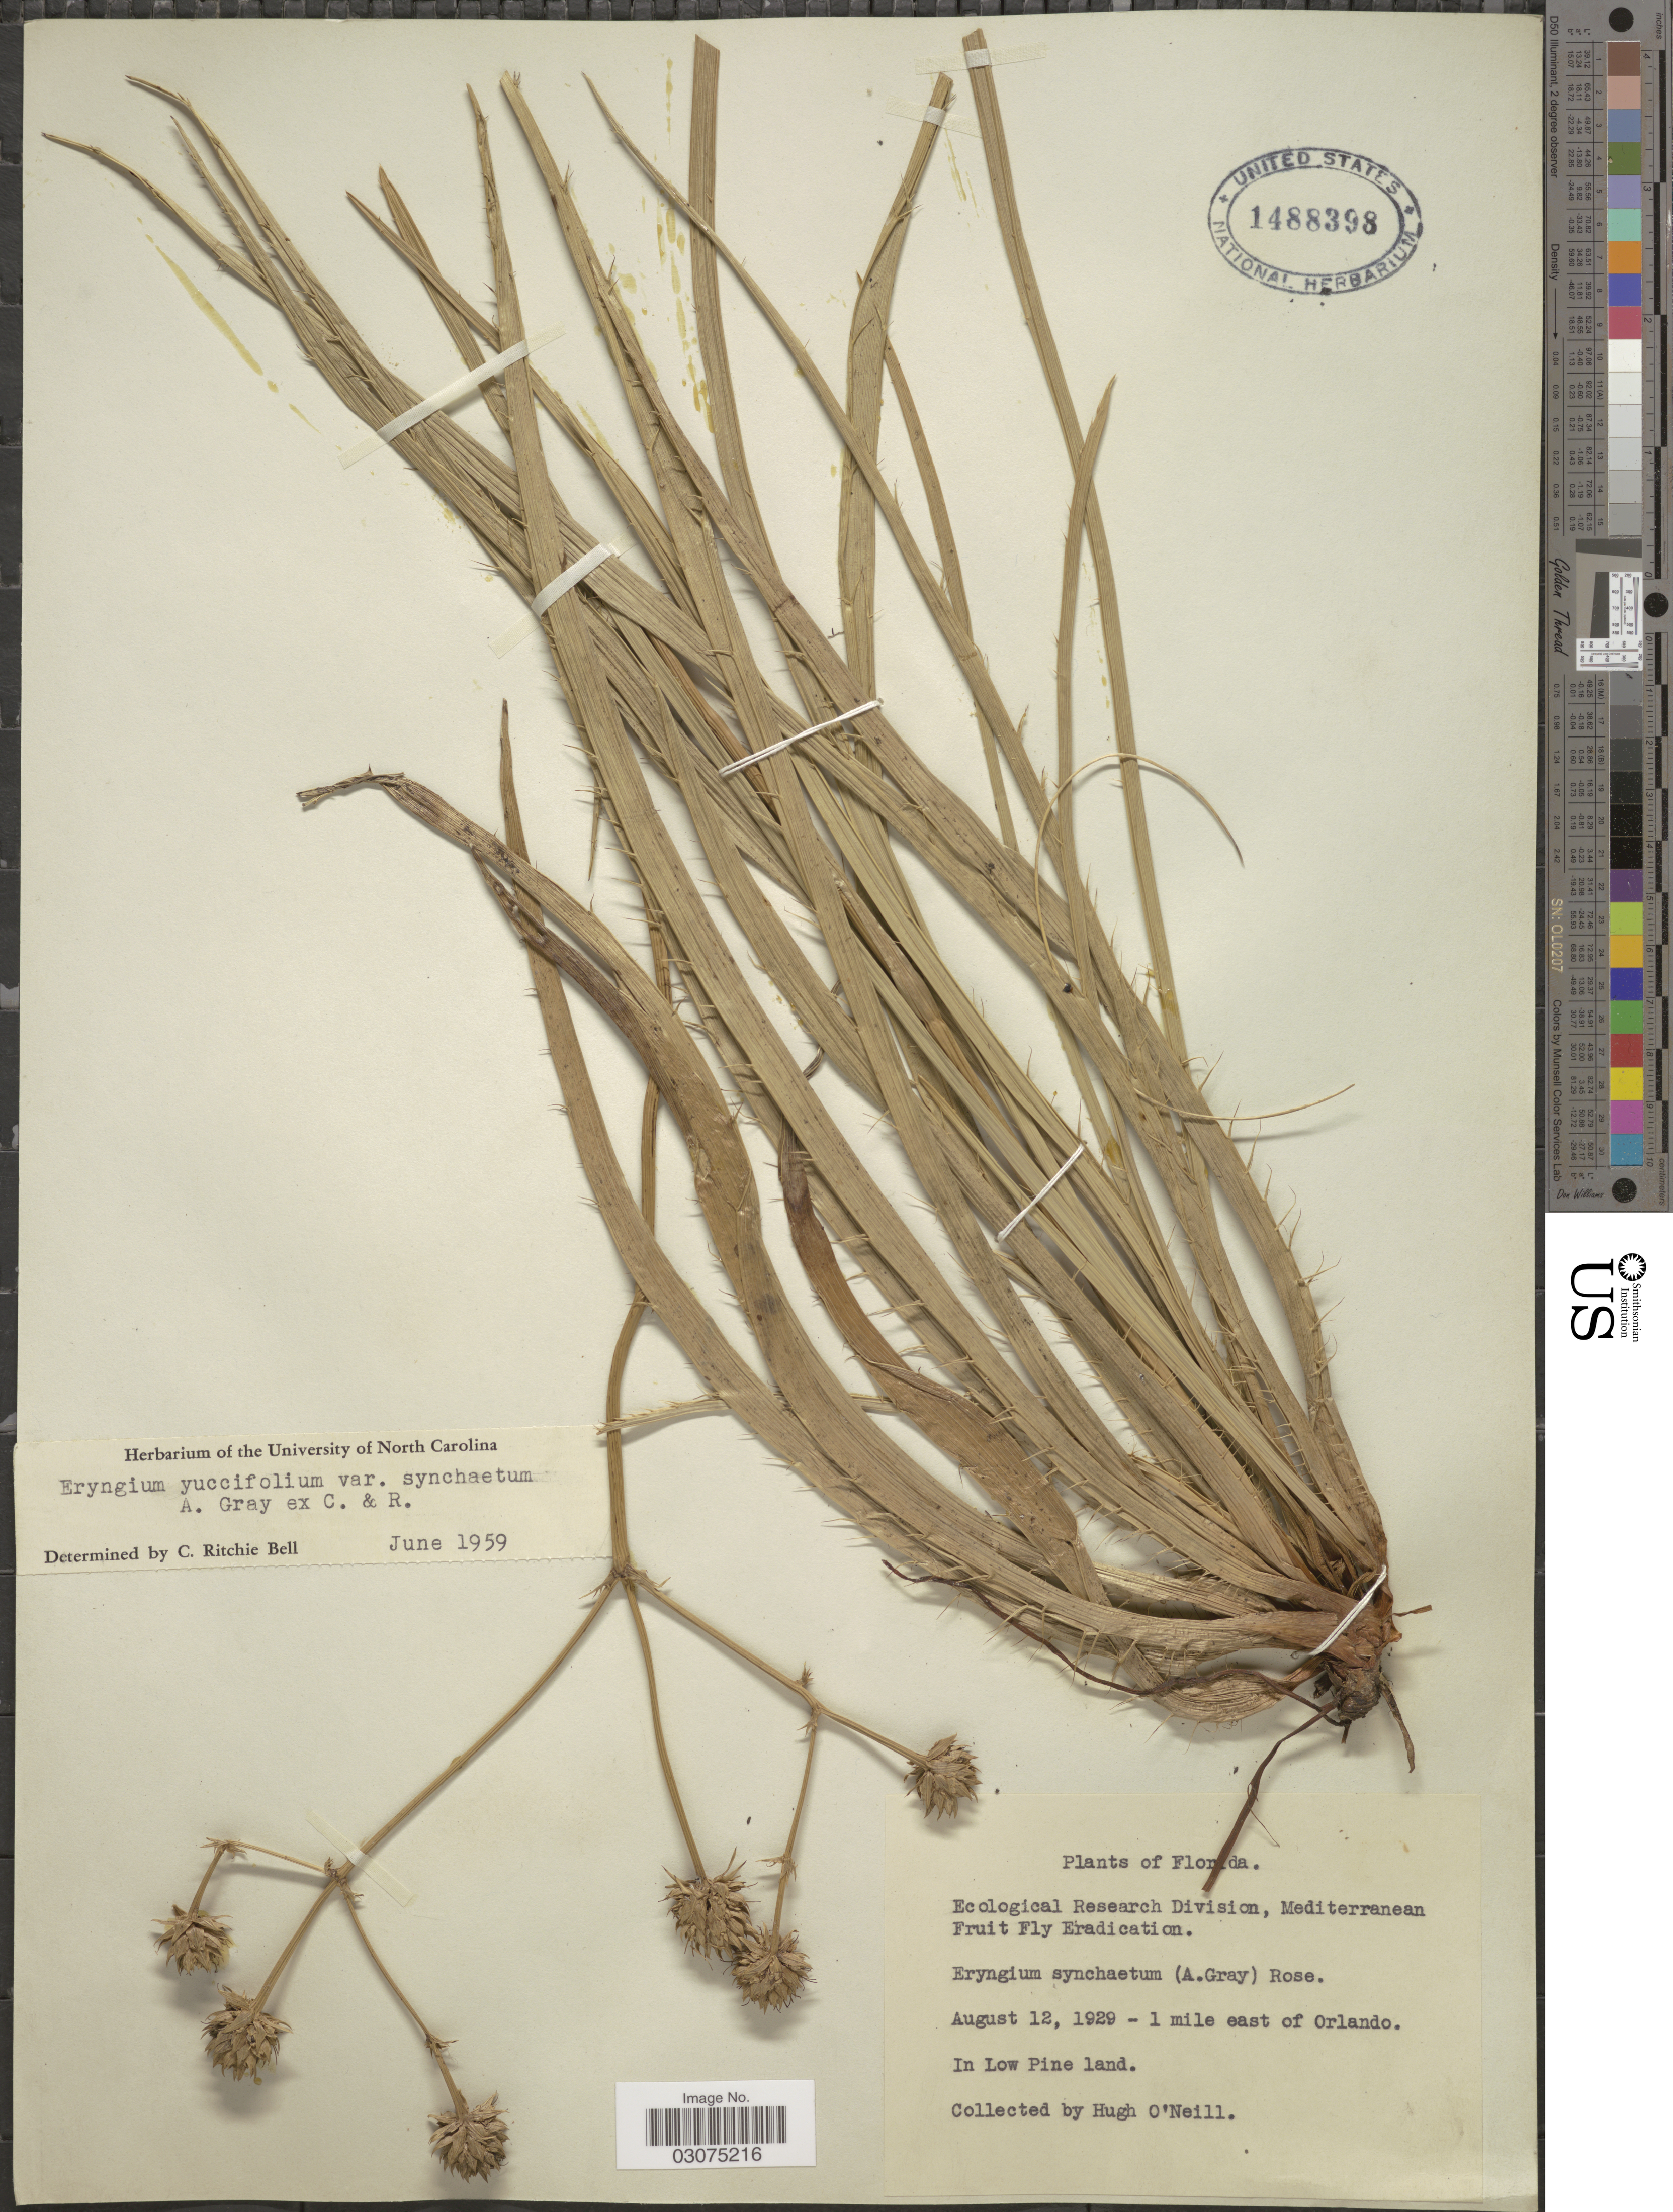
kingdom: Plantae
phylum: Tracheophyta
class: Magnoliopsida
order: Apiales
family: Apiaceae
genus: Eryngium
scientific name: Eryngium yuccifolium var. synchaetum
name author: A. Gray ex J.M. Coult. & Rose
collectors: H. O'Neill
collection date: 1929-08-12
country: United States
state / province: Florida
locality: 1 mile east of Orlando. In Low Pine land.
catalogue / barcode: US 1488398